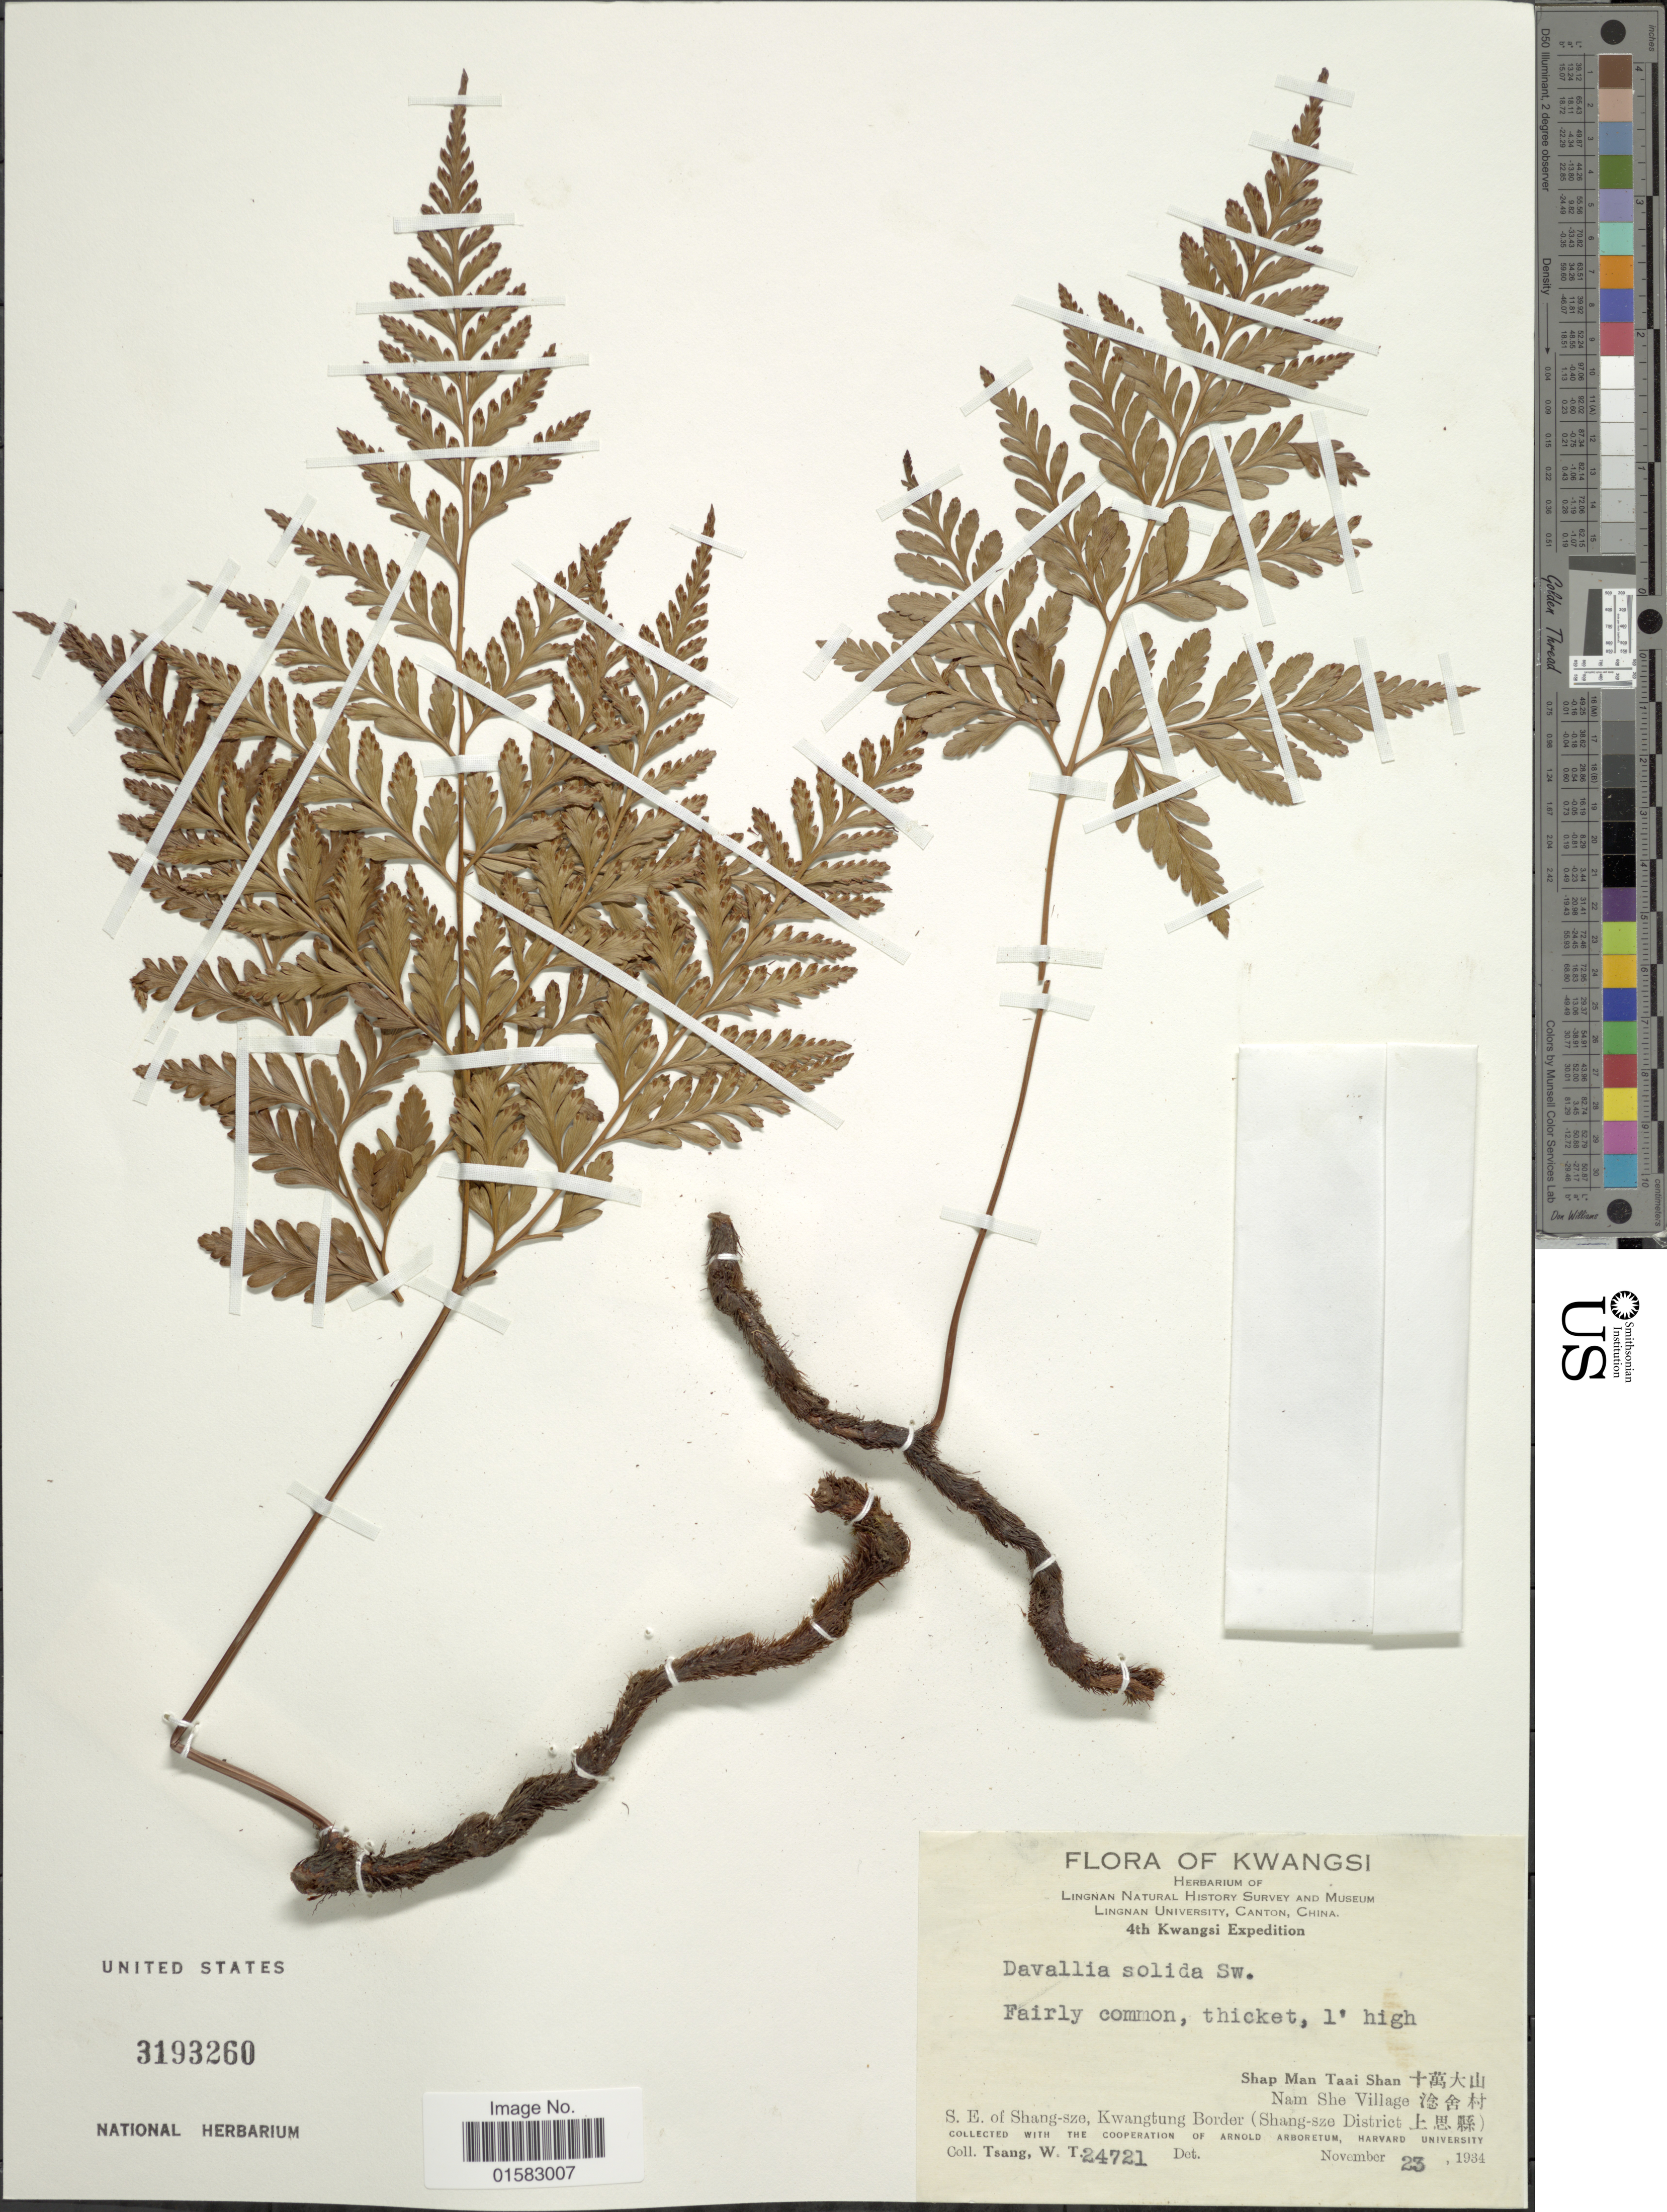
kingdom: Plantae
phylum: Tracheophyta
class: Polypodiopsida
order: Polypodiales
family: Davalliaceae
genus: Davallia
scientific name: Davallia solida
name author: (G. Forst.) Sw.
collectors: W. T. Tsang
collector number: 24721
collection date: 1934-11-23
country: China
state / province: Guangxi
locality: Kwangsi Province, S.E. of Shang-sze, Kwangtung border (Shang-sze district, Shap Man Taai Shan, Nam She Village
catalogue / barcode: US 3193260